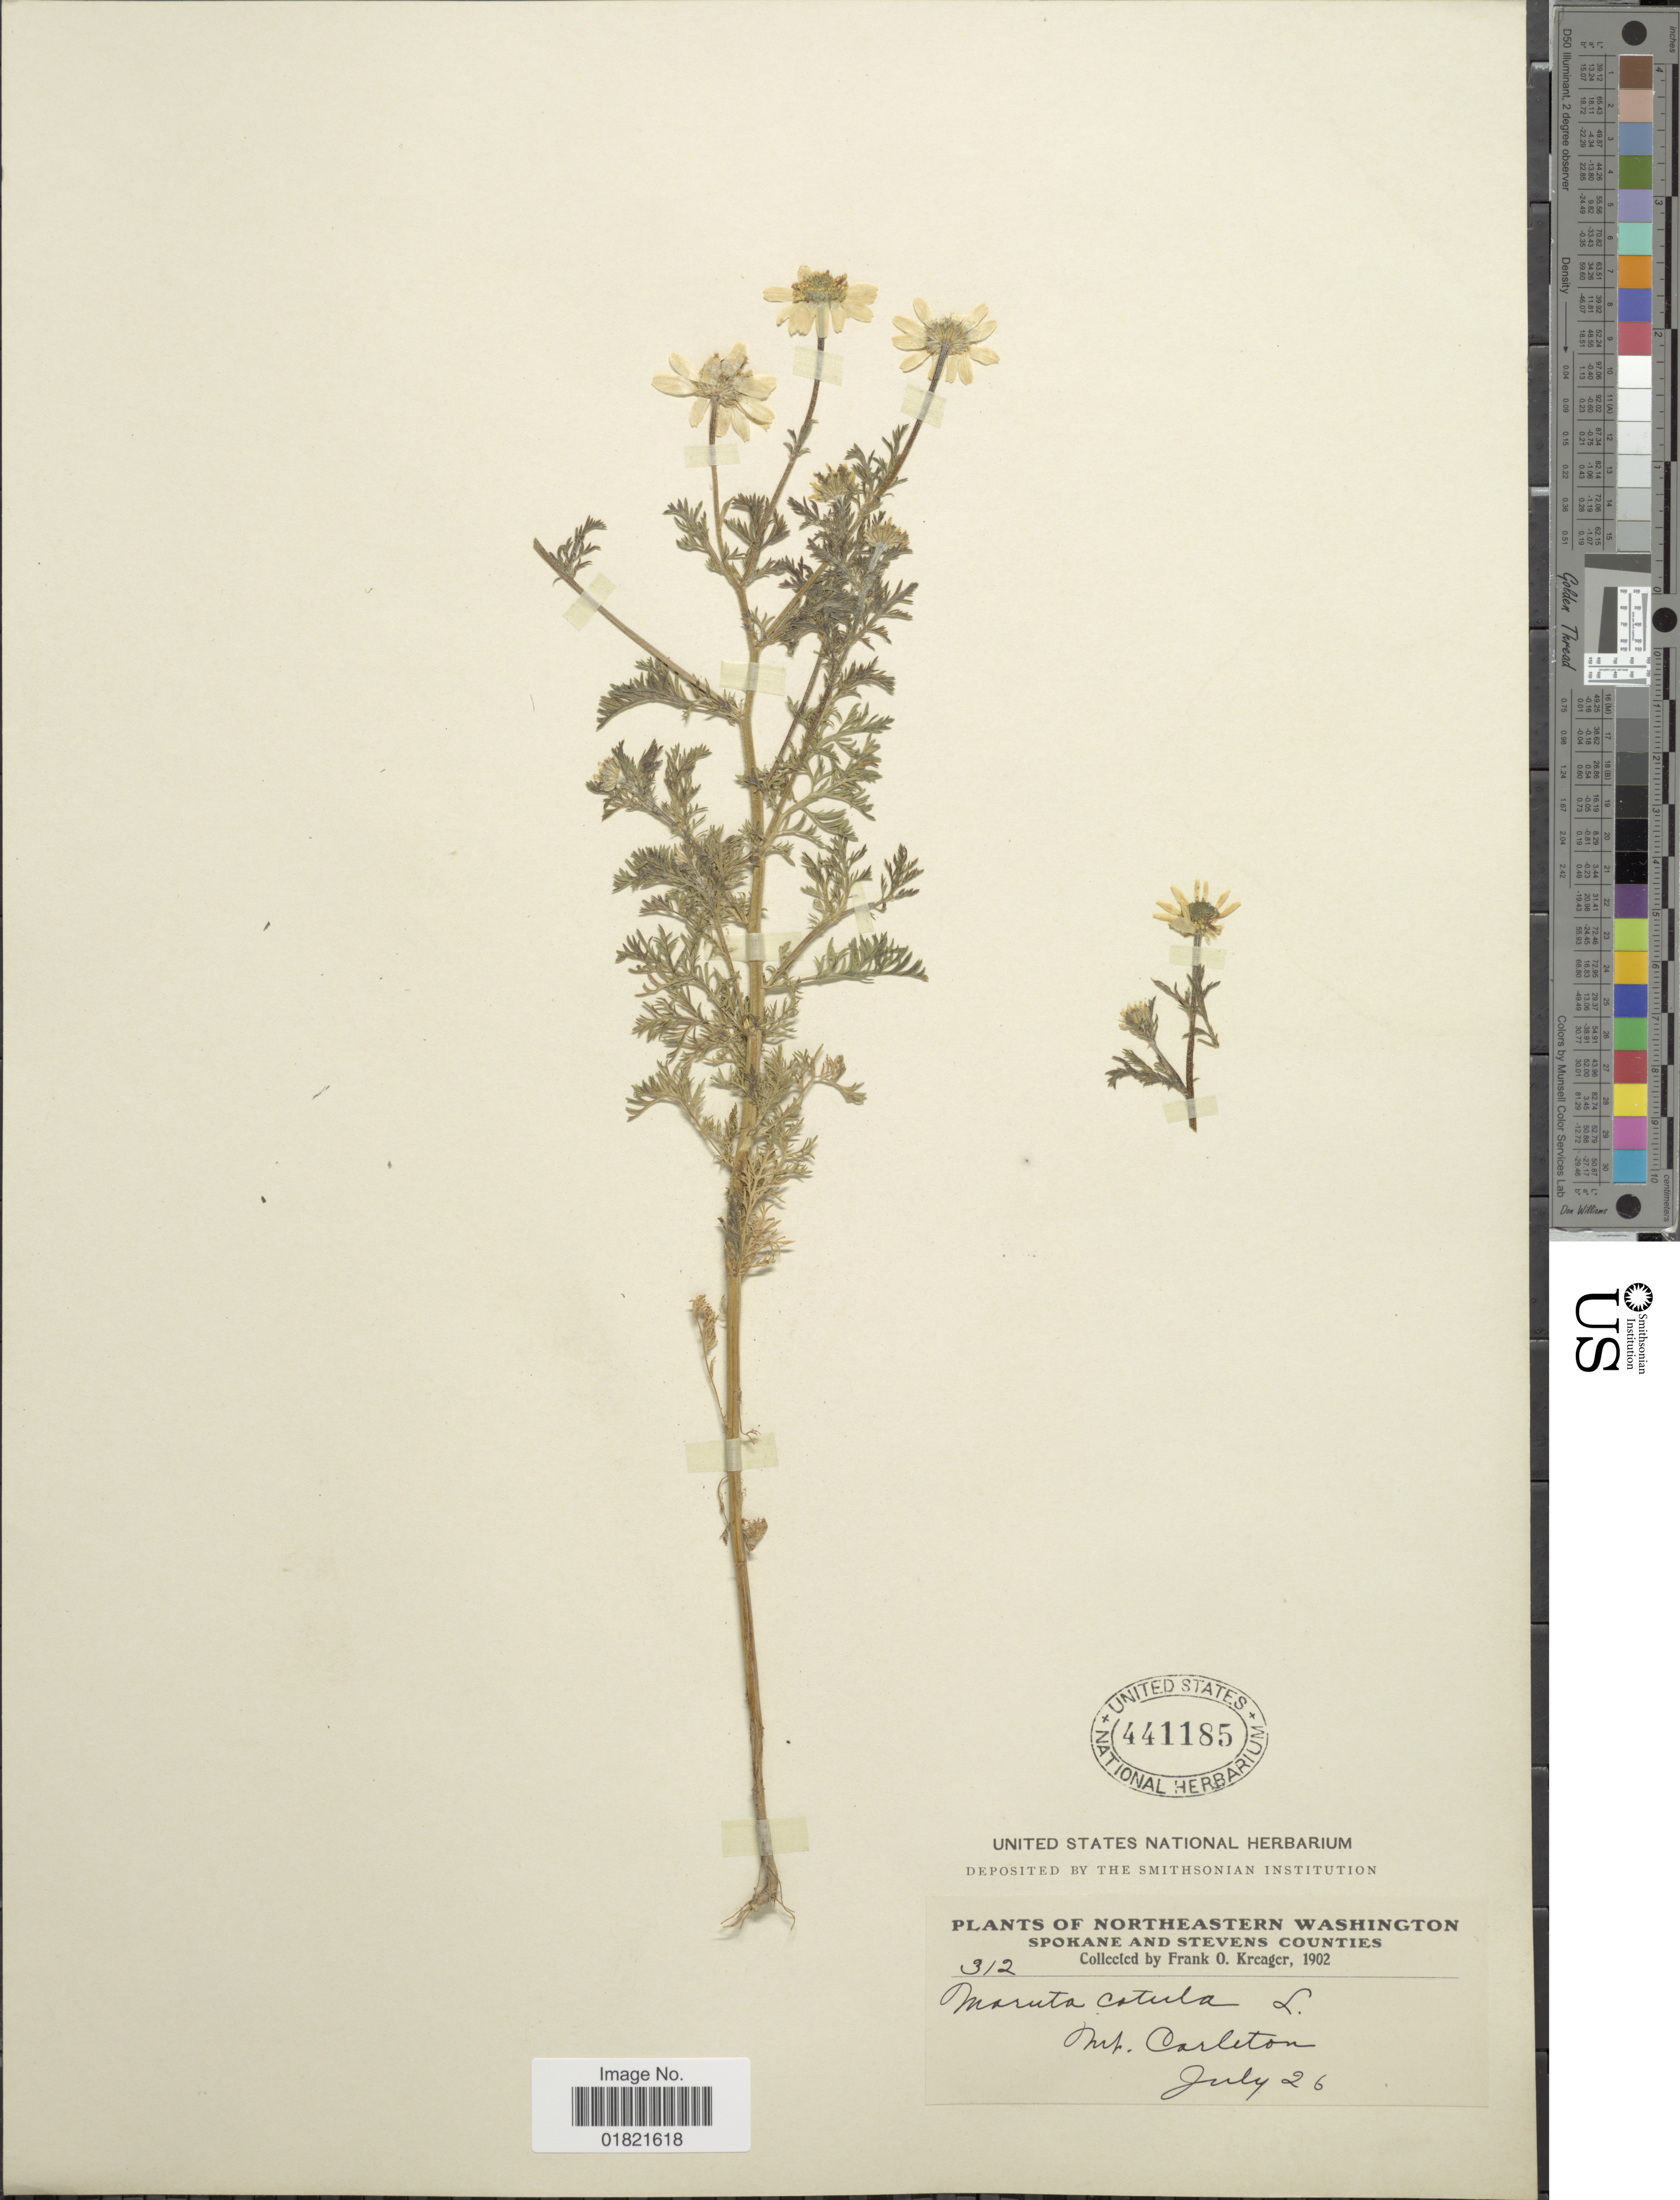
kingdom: Plantae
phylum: Tracheophyta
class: Magnoliopsida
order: Asterales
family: Asteraceae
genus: Anthemis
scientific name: Anthemis cotula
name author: L.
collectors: F. Kreager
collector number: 312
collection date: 1902-07-26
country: United States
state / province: Washington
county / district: Spokane / Stevens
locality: Northeast Washington, Spokane and Stevens Counties, Mt. Carleton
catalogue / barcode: US 441185